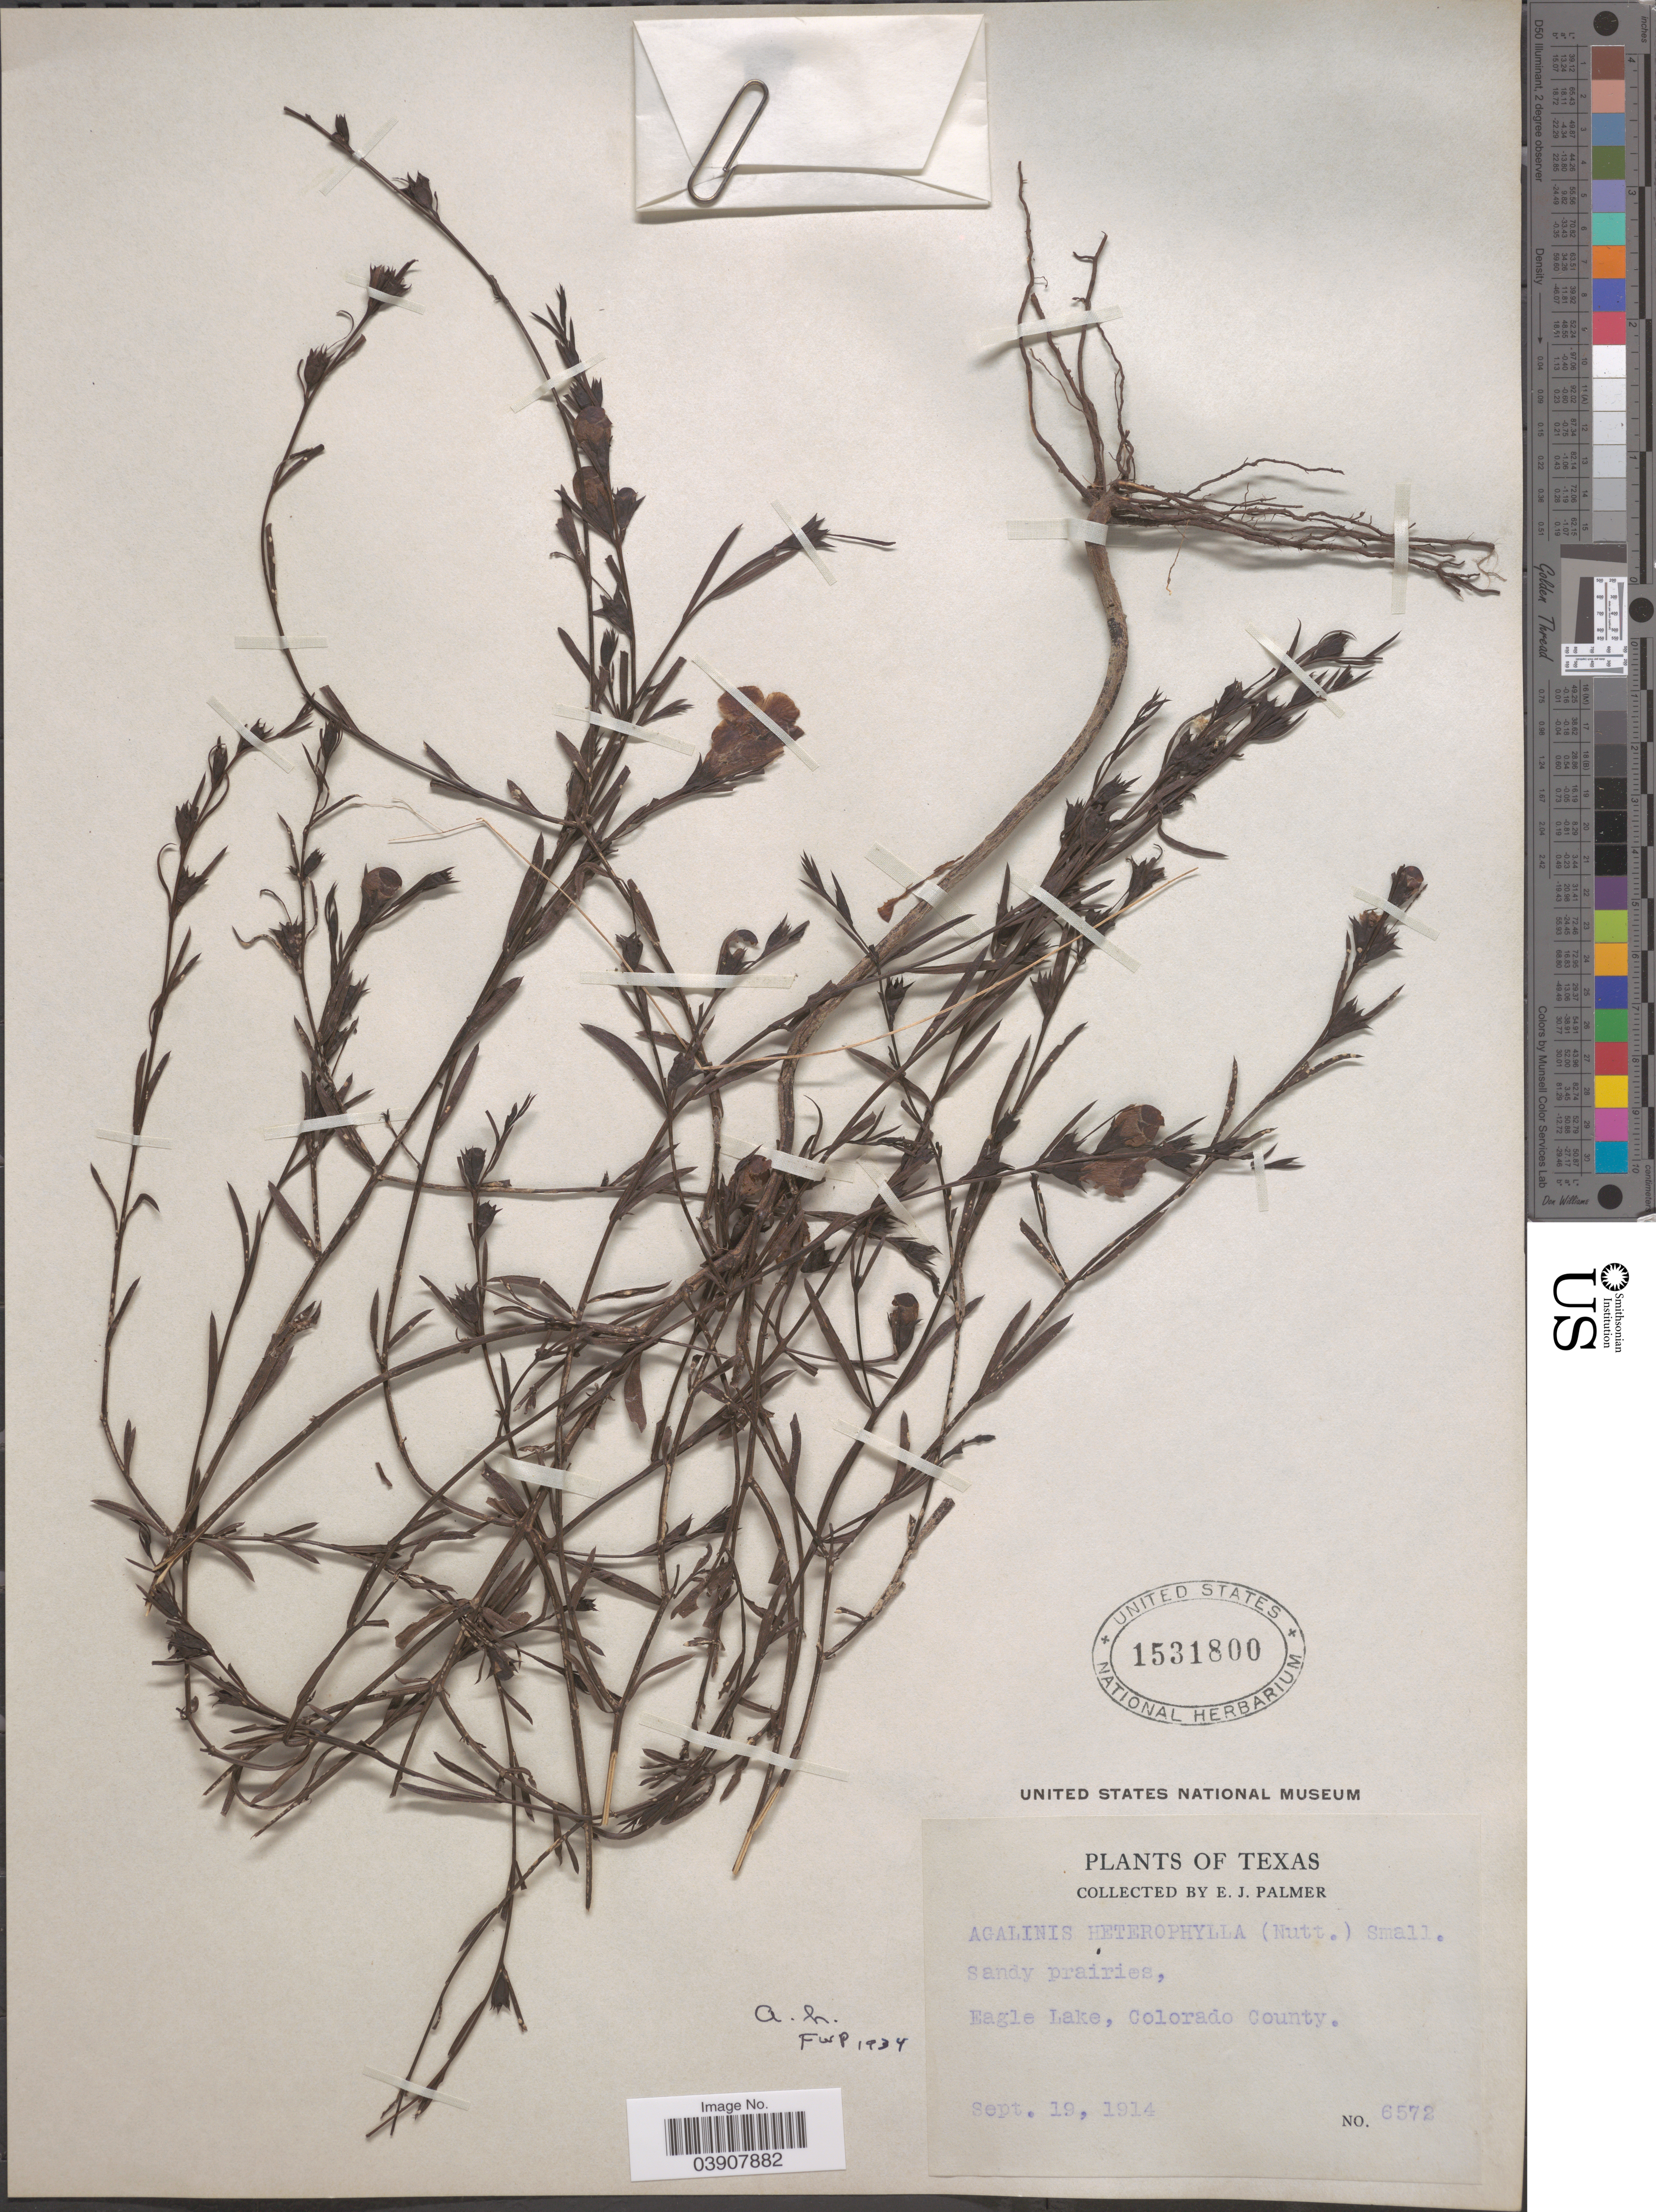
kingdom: Plantae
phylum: Tracheophyta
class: Magnoliopsida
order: Lamiales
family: Orobanchaceae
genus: Agalinis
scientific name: Agalinis heterophylla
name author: (Nutt.) Small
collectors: E. J. Palmer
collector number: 6572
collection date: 1914-09-19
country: United States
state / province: Texas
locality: Eagle Lake, Colorado County.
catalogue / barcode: US 1531800